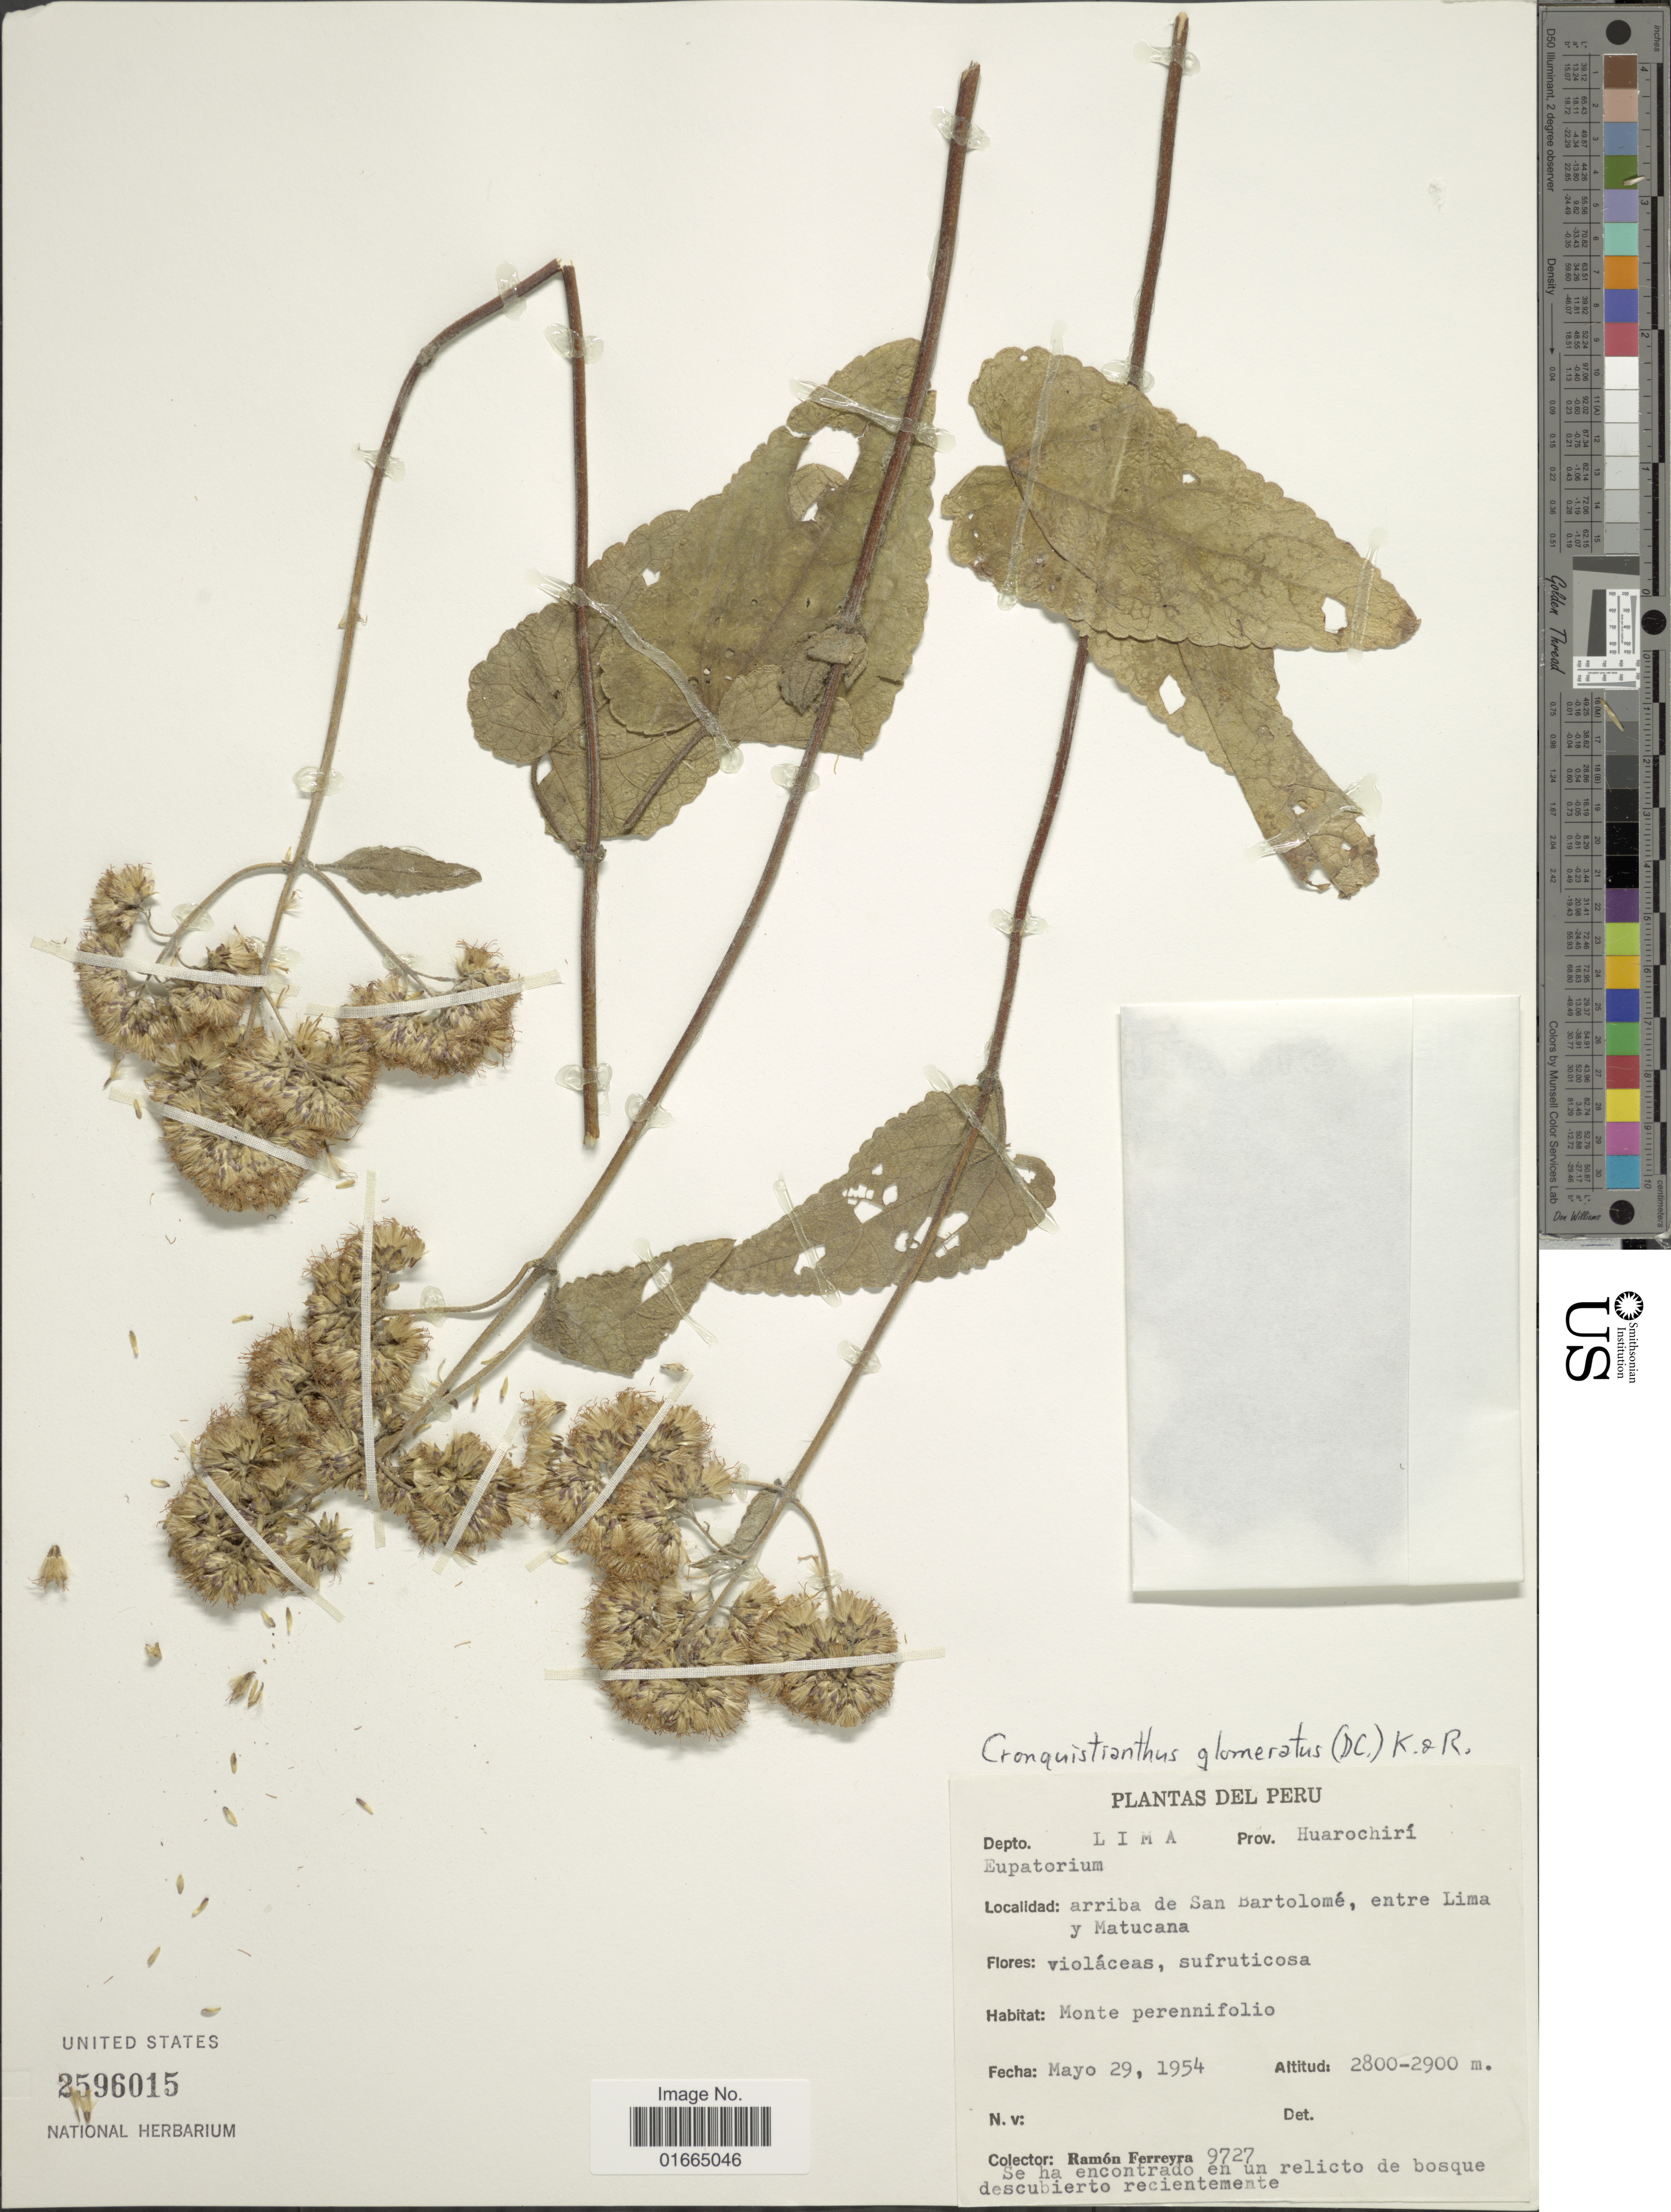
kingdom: Plantae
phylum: Tracheophyta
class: Magnoliopsida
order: Asterales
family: Asteraceae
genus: Cronquistianthus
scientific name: Cronquistianthus glomeratus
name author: (DC.) R.M. King & H. Rob.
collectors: R. A. Ferreyra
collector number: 9727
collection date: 1954-05-29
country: Peru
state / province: Lima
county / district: Huarochirí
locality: Arriba de San Bartolomé, entre Lima y Matucana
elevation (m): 2800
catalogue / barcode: US 2596015